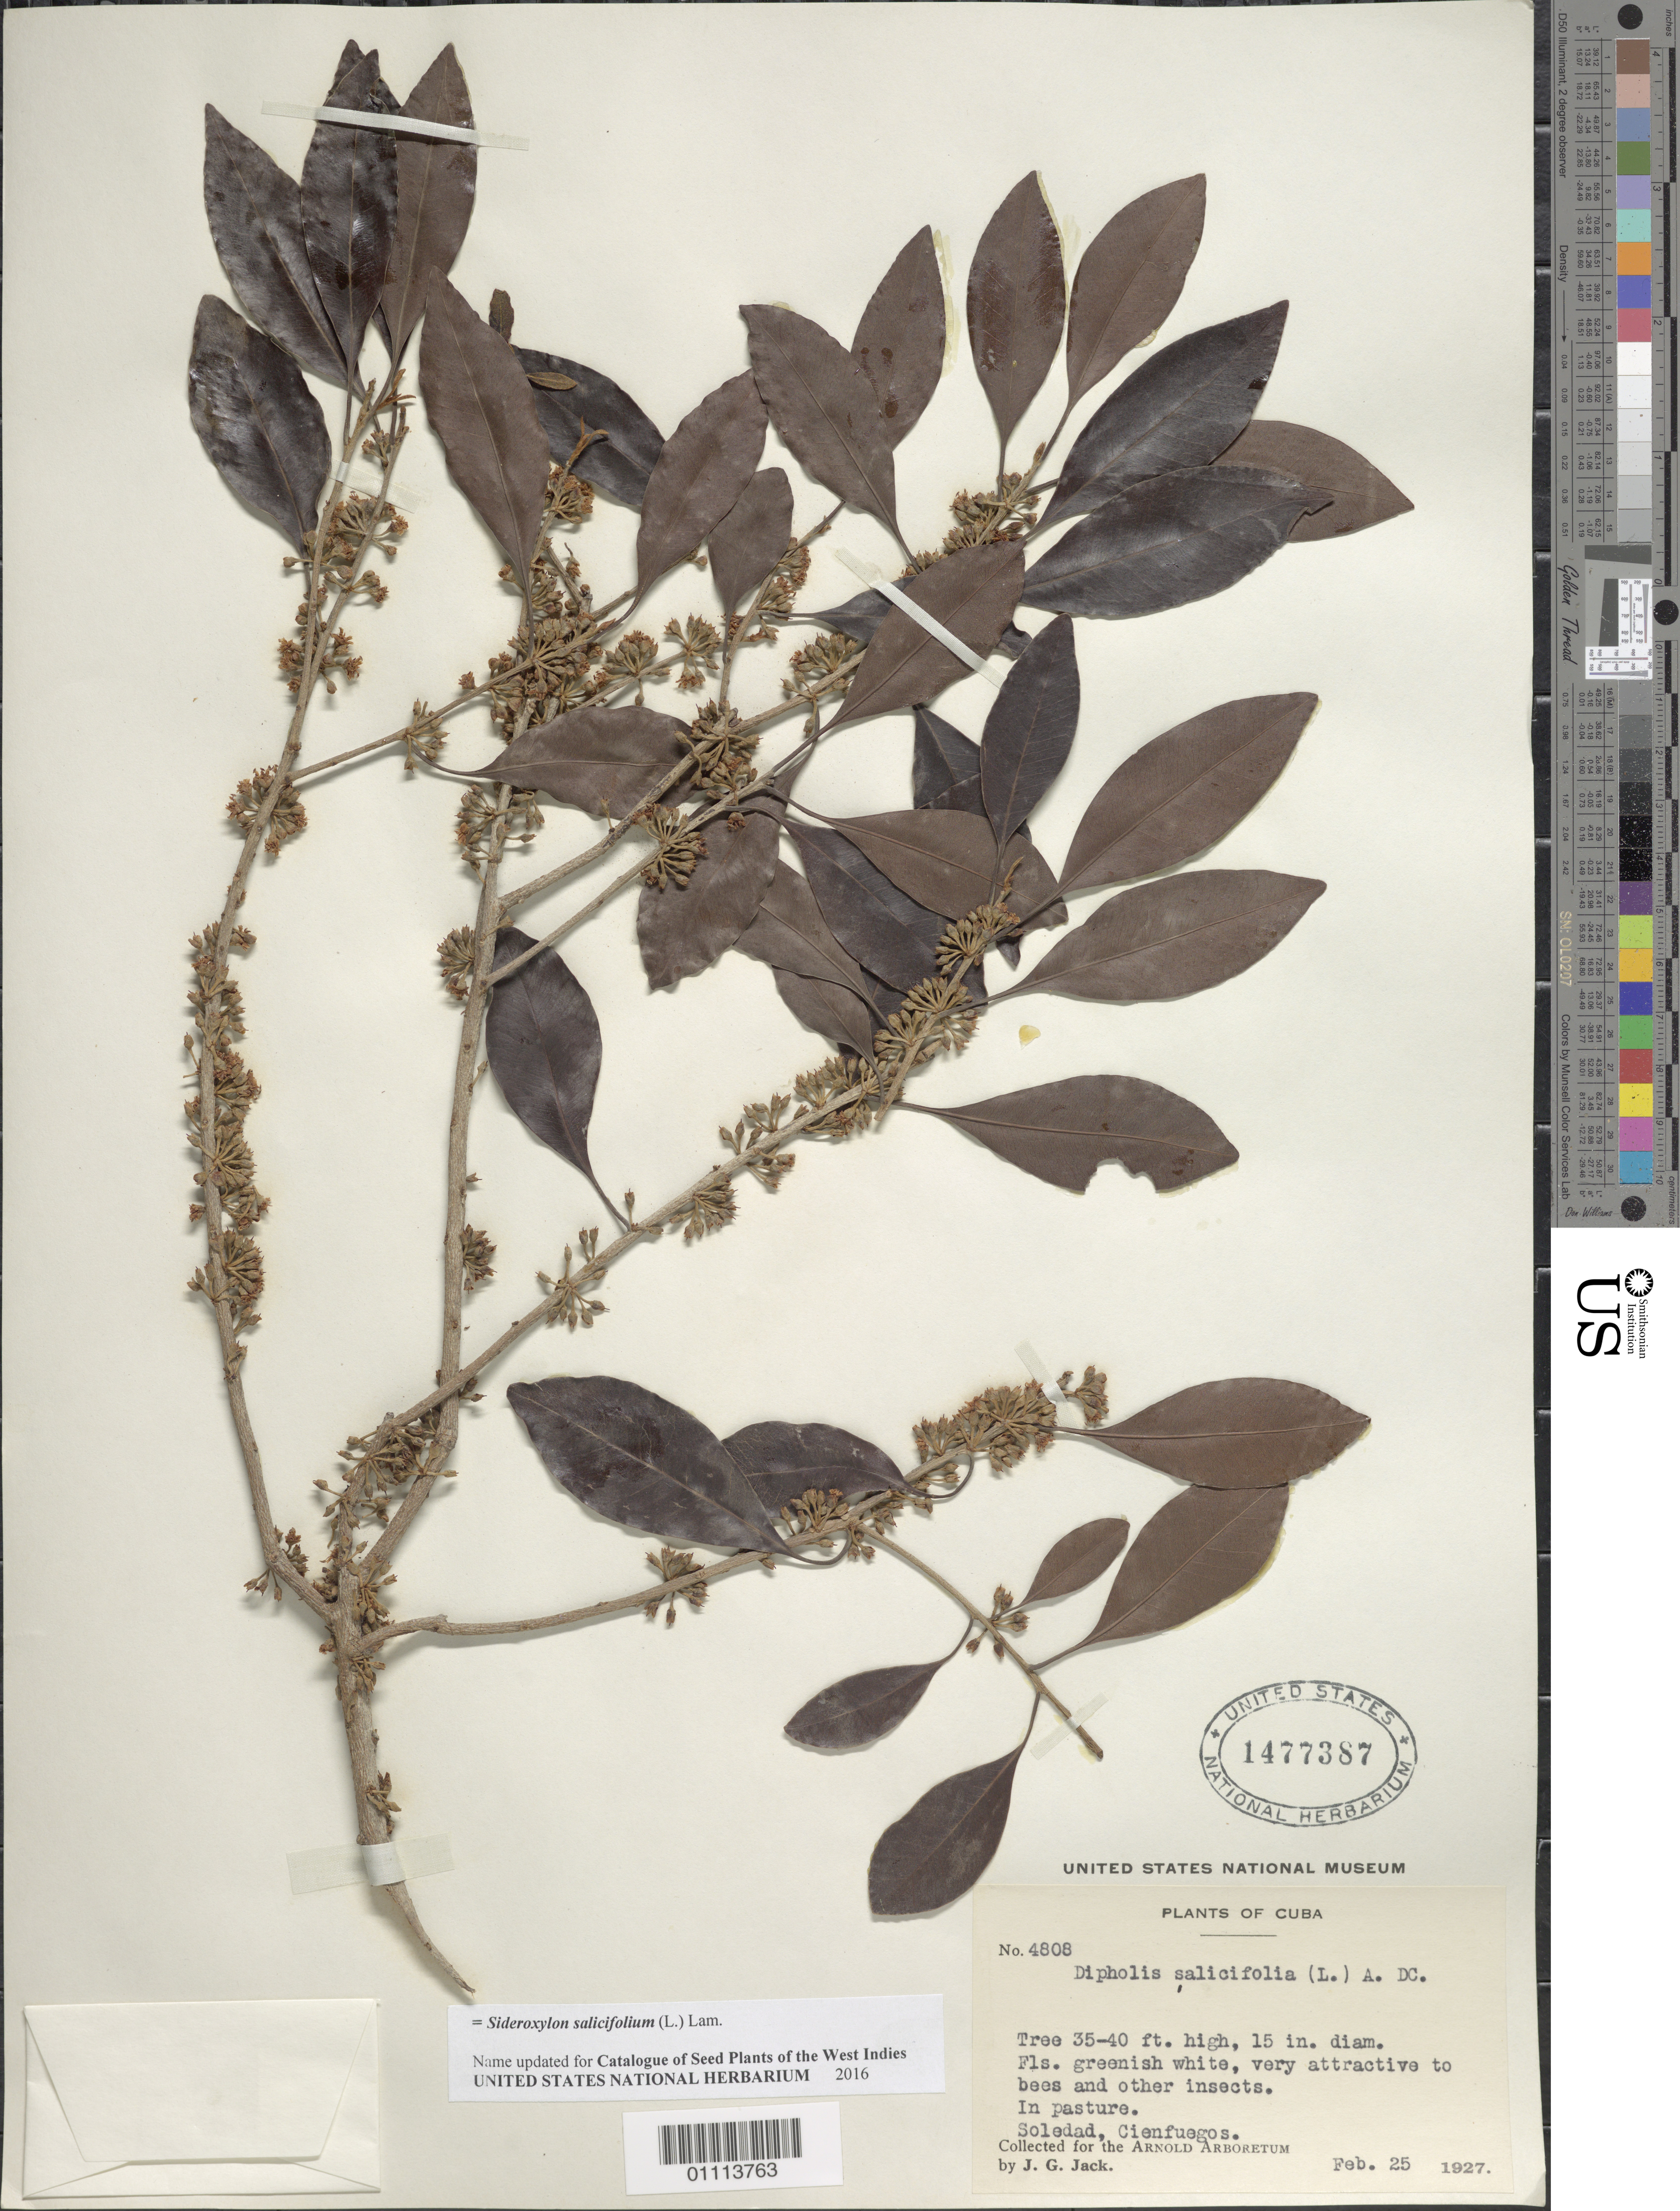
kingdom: Plantae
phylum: Tracheophyta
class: Magnoliopsida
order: Ericales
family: Sapotaceae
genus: Dipholis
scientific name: Dipholis salicifolia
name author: (L.) A. DC.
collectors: J. G. Jack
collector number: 4808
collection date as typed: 25 Feb 1927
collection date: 1927-02-25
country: Cuba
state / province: Cienfuegos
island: Cuba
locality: Soledad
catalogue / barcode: US 1477387